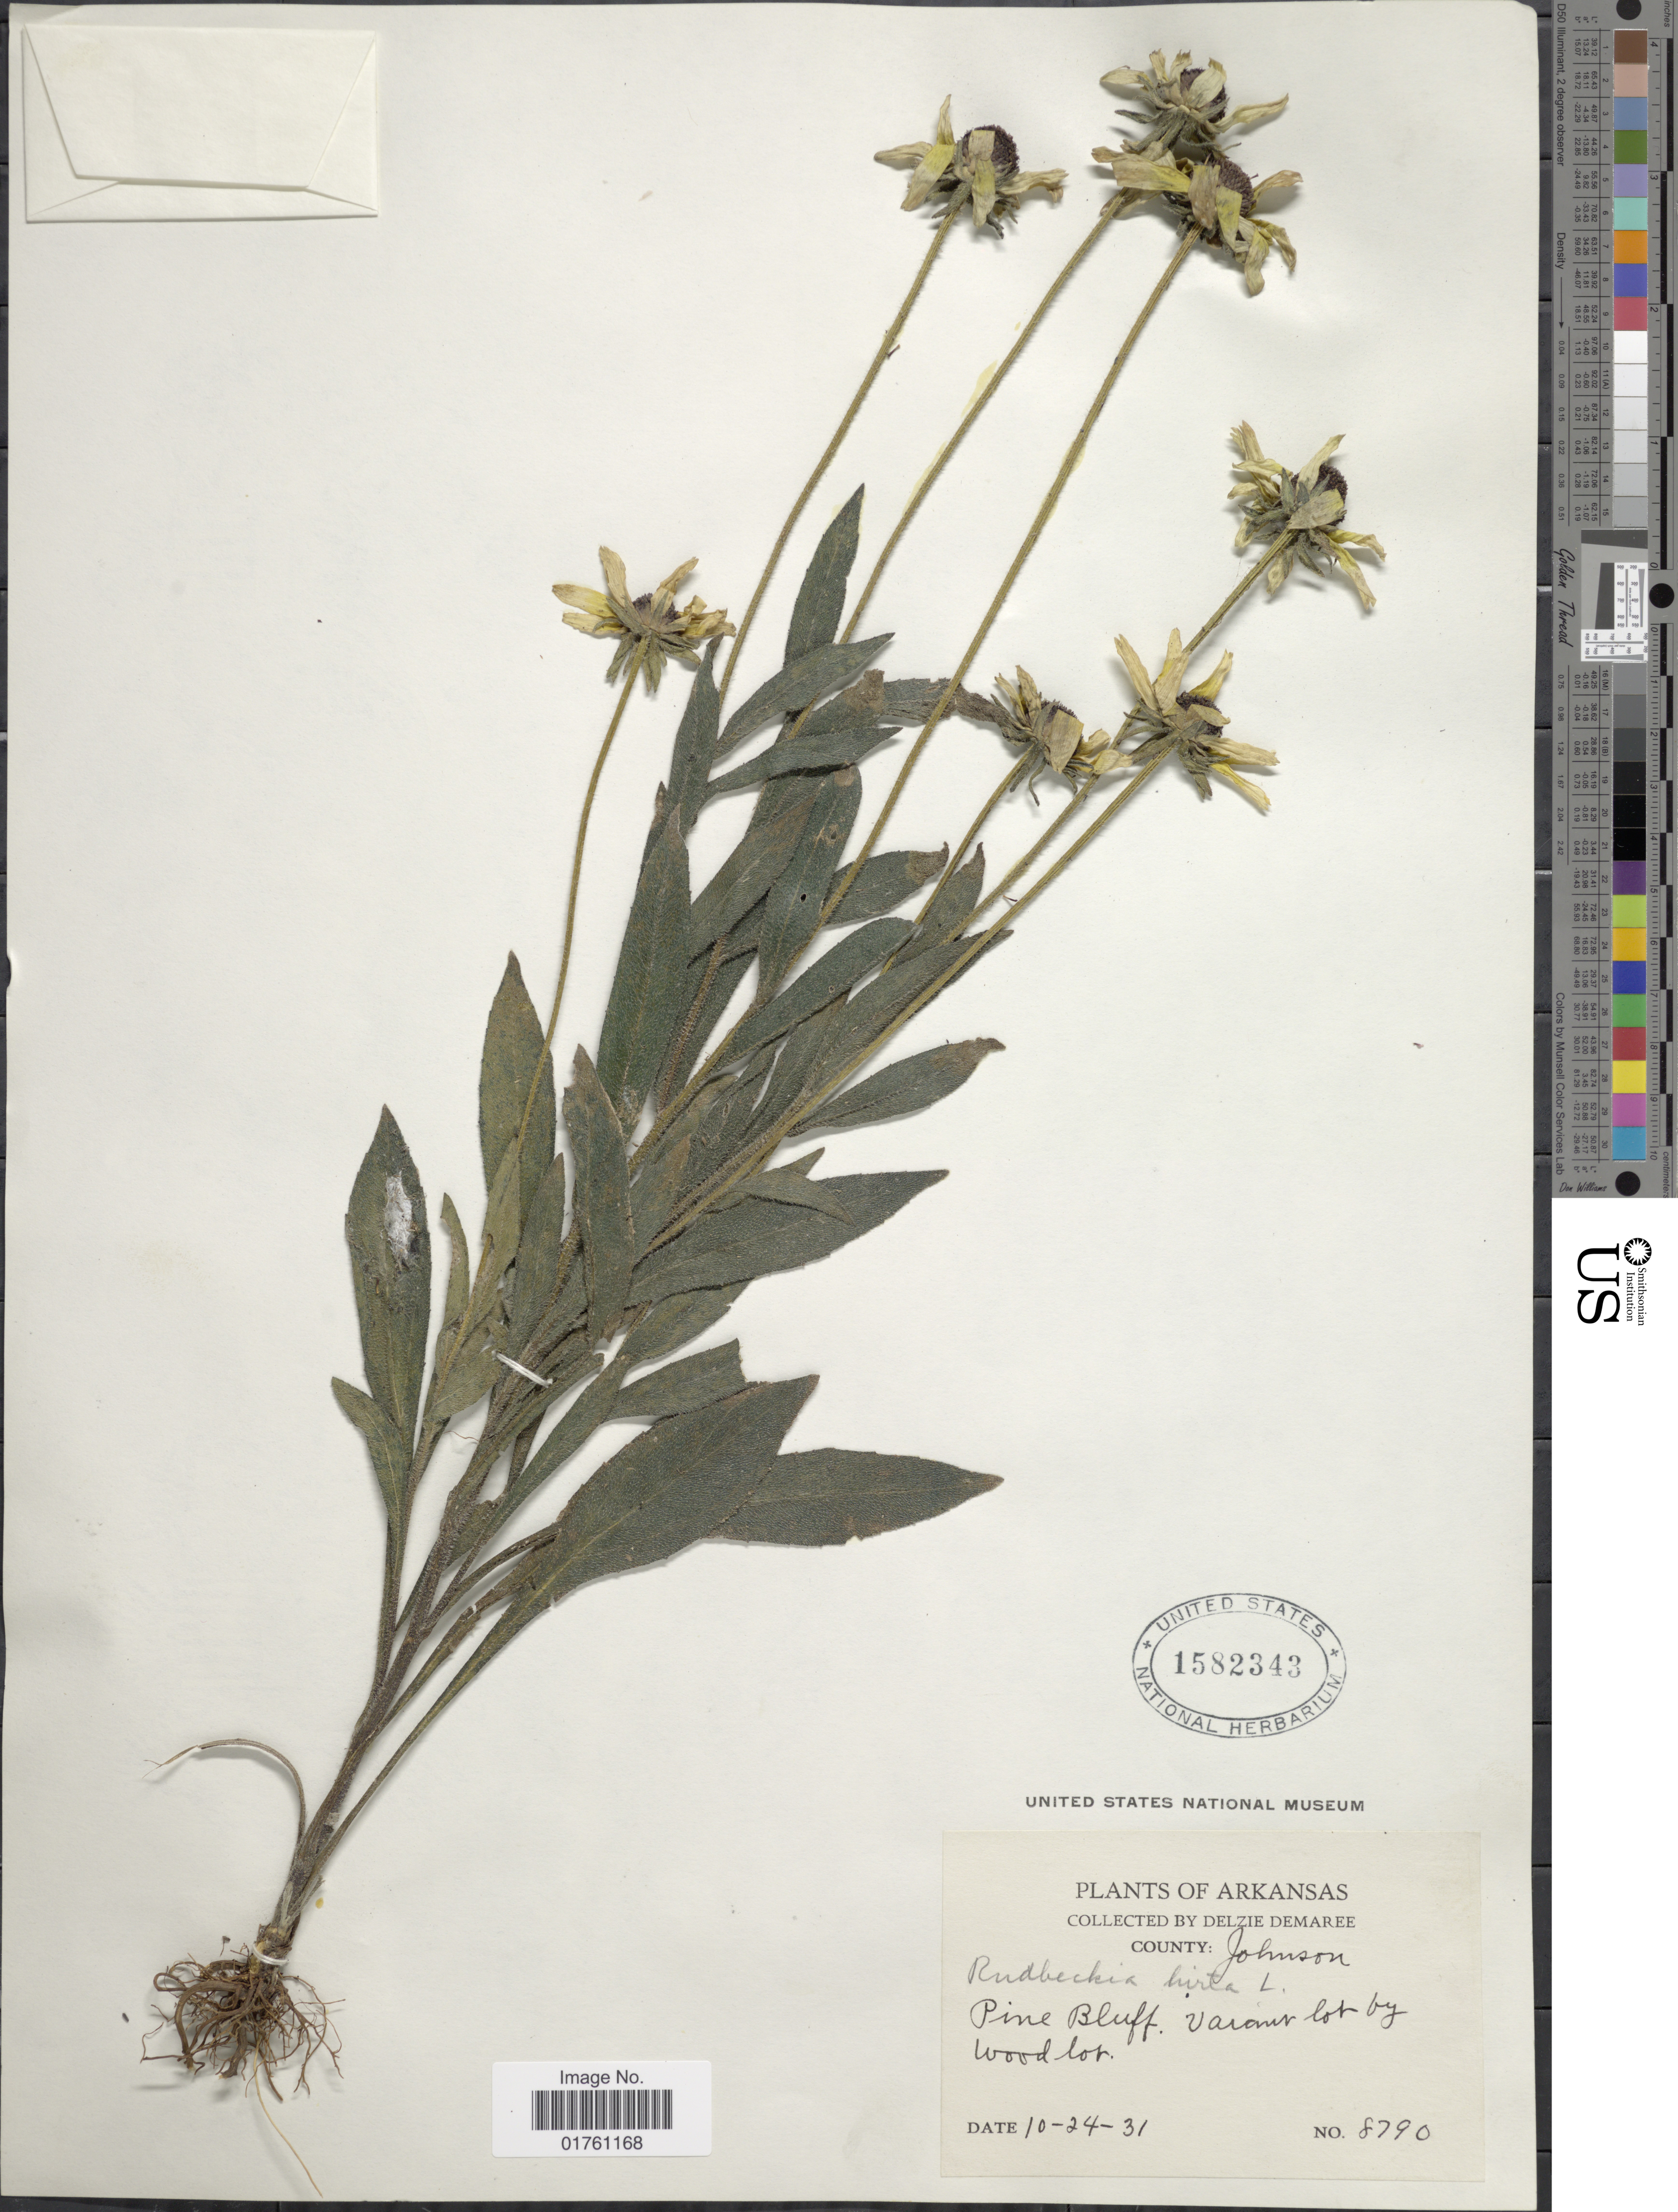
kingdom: Plantae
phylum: Tracheophyta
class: Magnoliopsida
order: Asterales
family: Asteraceae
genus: Rudbeckia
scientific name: Rudbeckia hirta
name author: L.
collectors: D. Demaree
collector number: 8790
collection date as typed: Transcribed d/m/y: 24/10/31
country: United States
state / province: Arkansas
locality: County: Johnson, Pine Bluff, Vacant lot by wood lot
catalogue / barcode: US 1582343